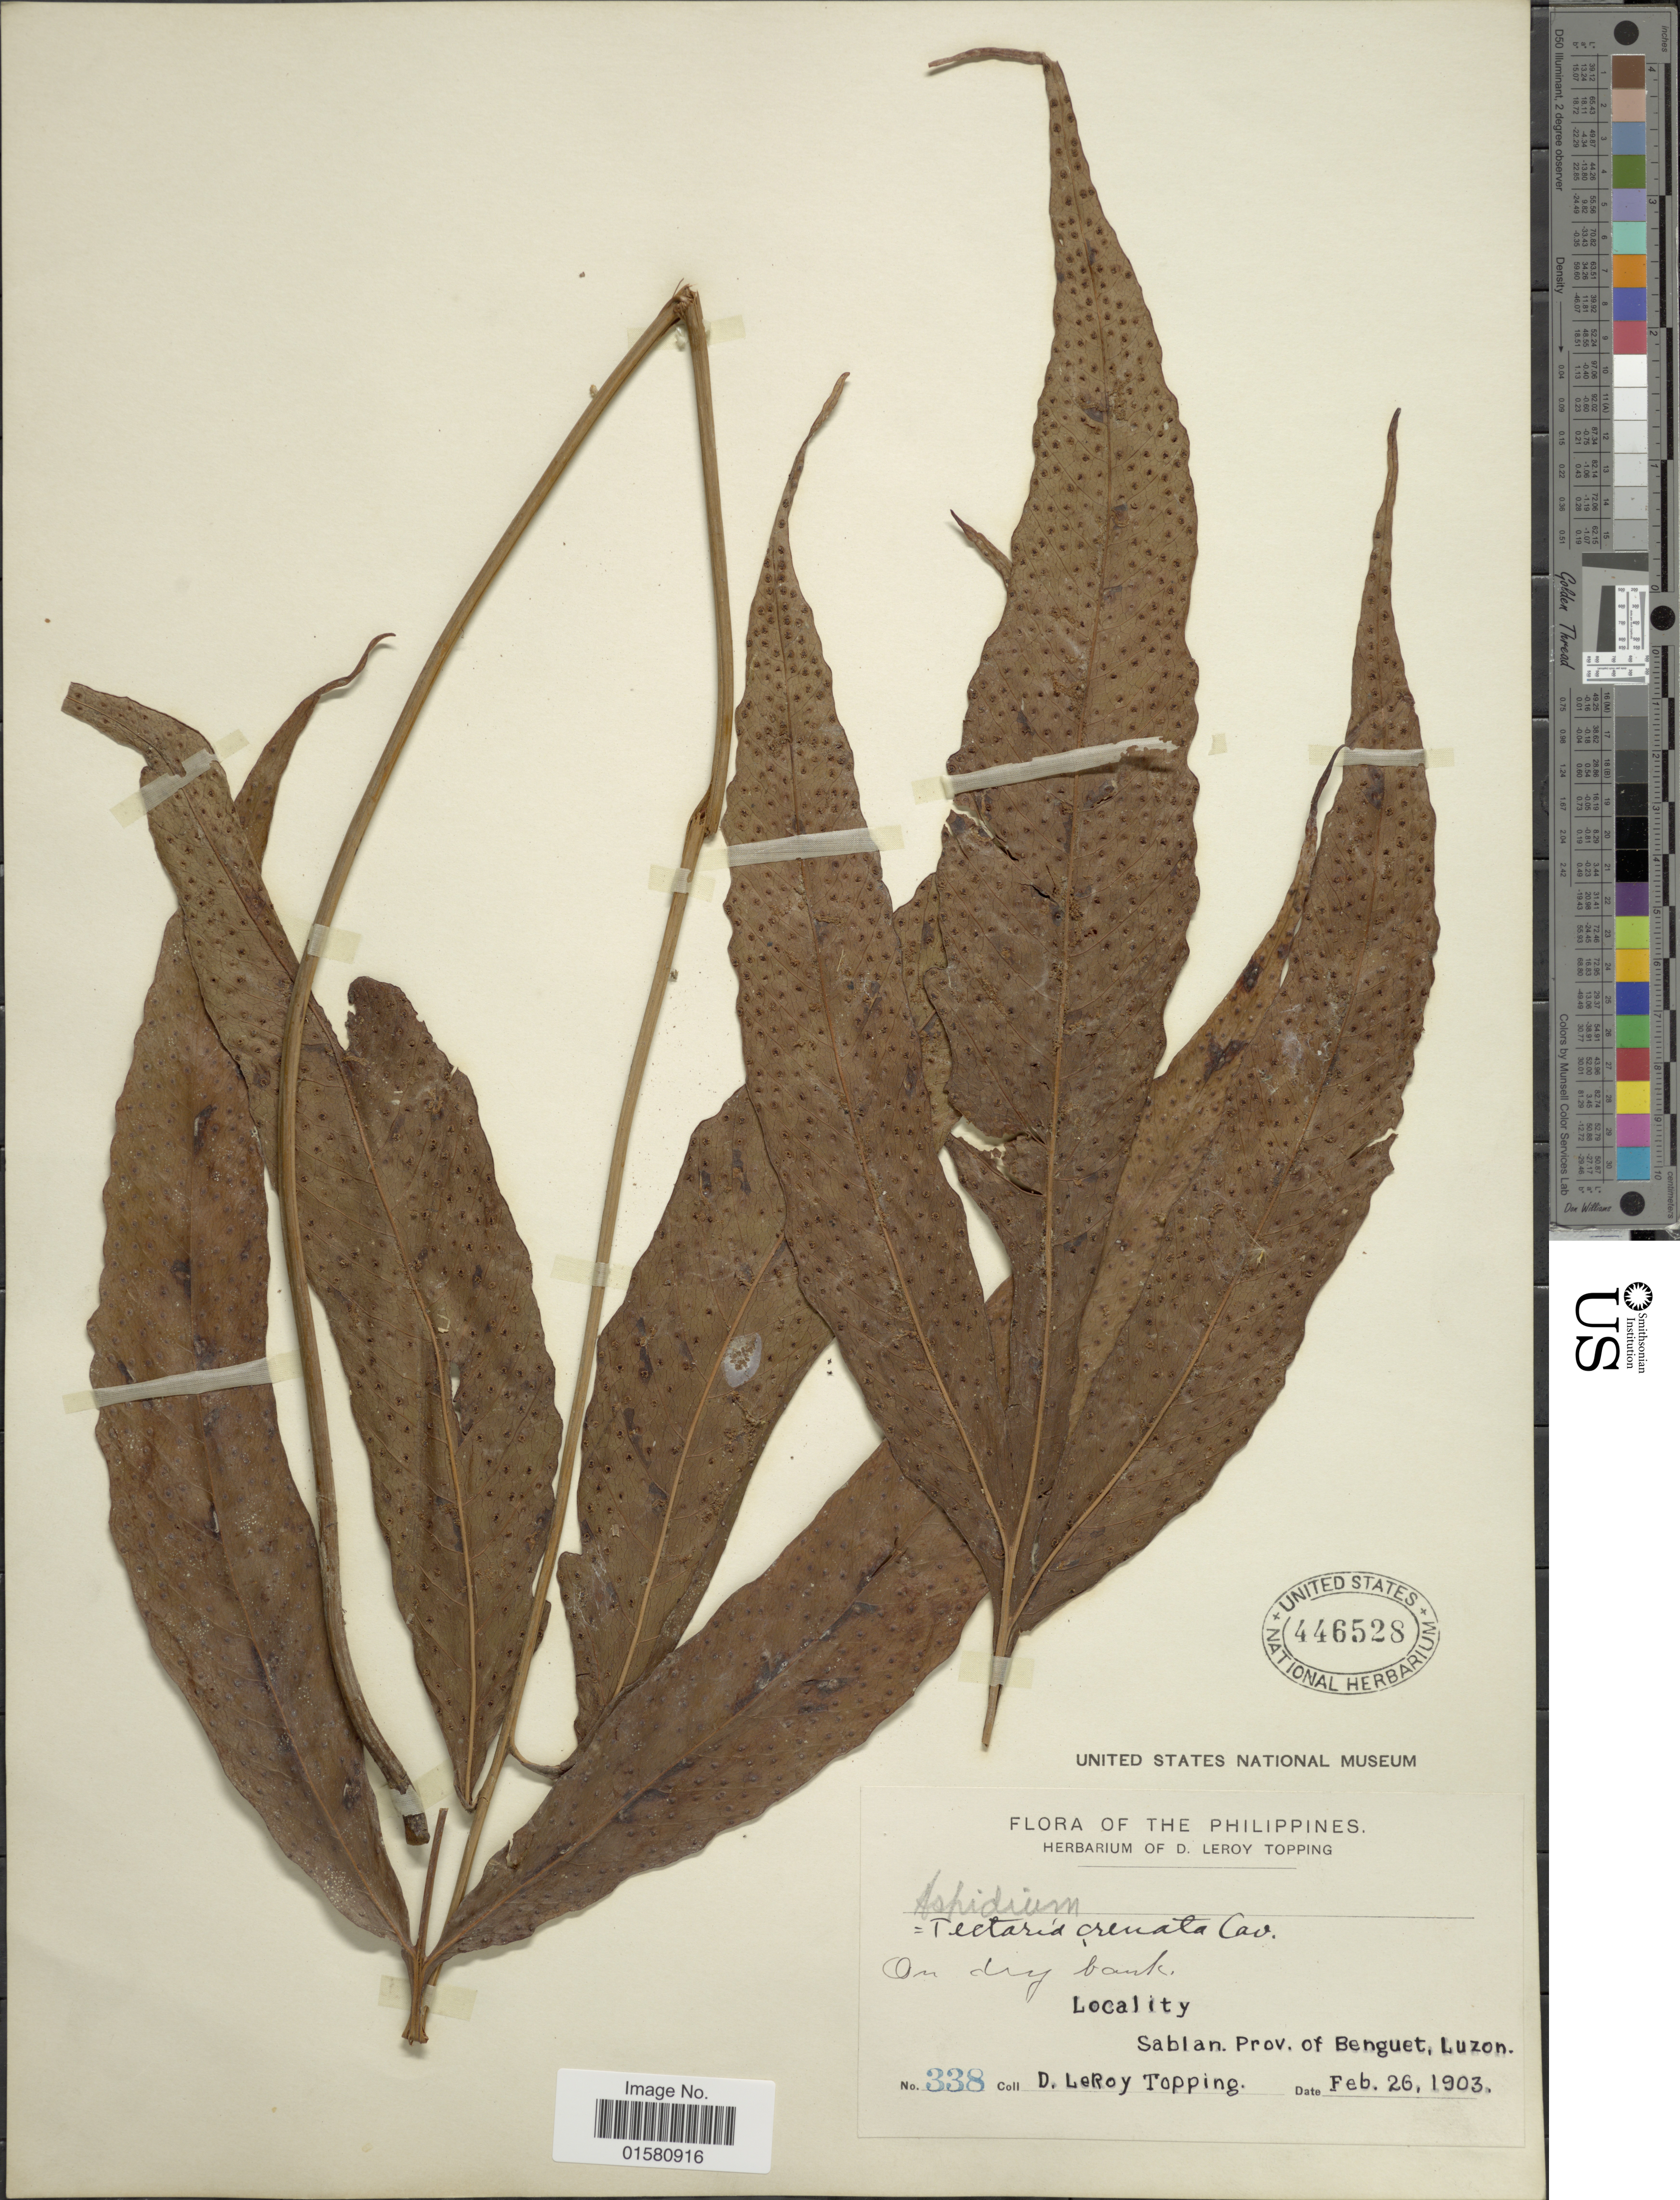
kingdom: Plantae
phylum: Tracheophyta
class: Polypodiopsida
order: Polypodiales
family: Tectariaceae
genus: Tectaria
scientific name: Tectaria crenata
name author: Cav.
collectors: D. L. Topping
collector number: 338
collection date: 1903-02-26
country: Philippines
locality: Sablan, Prov. of Benguet, Luzon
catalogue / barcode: US 446528